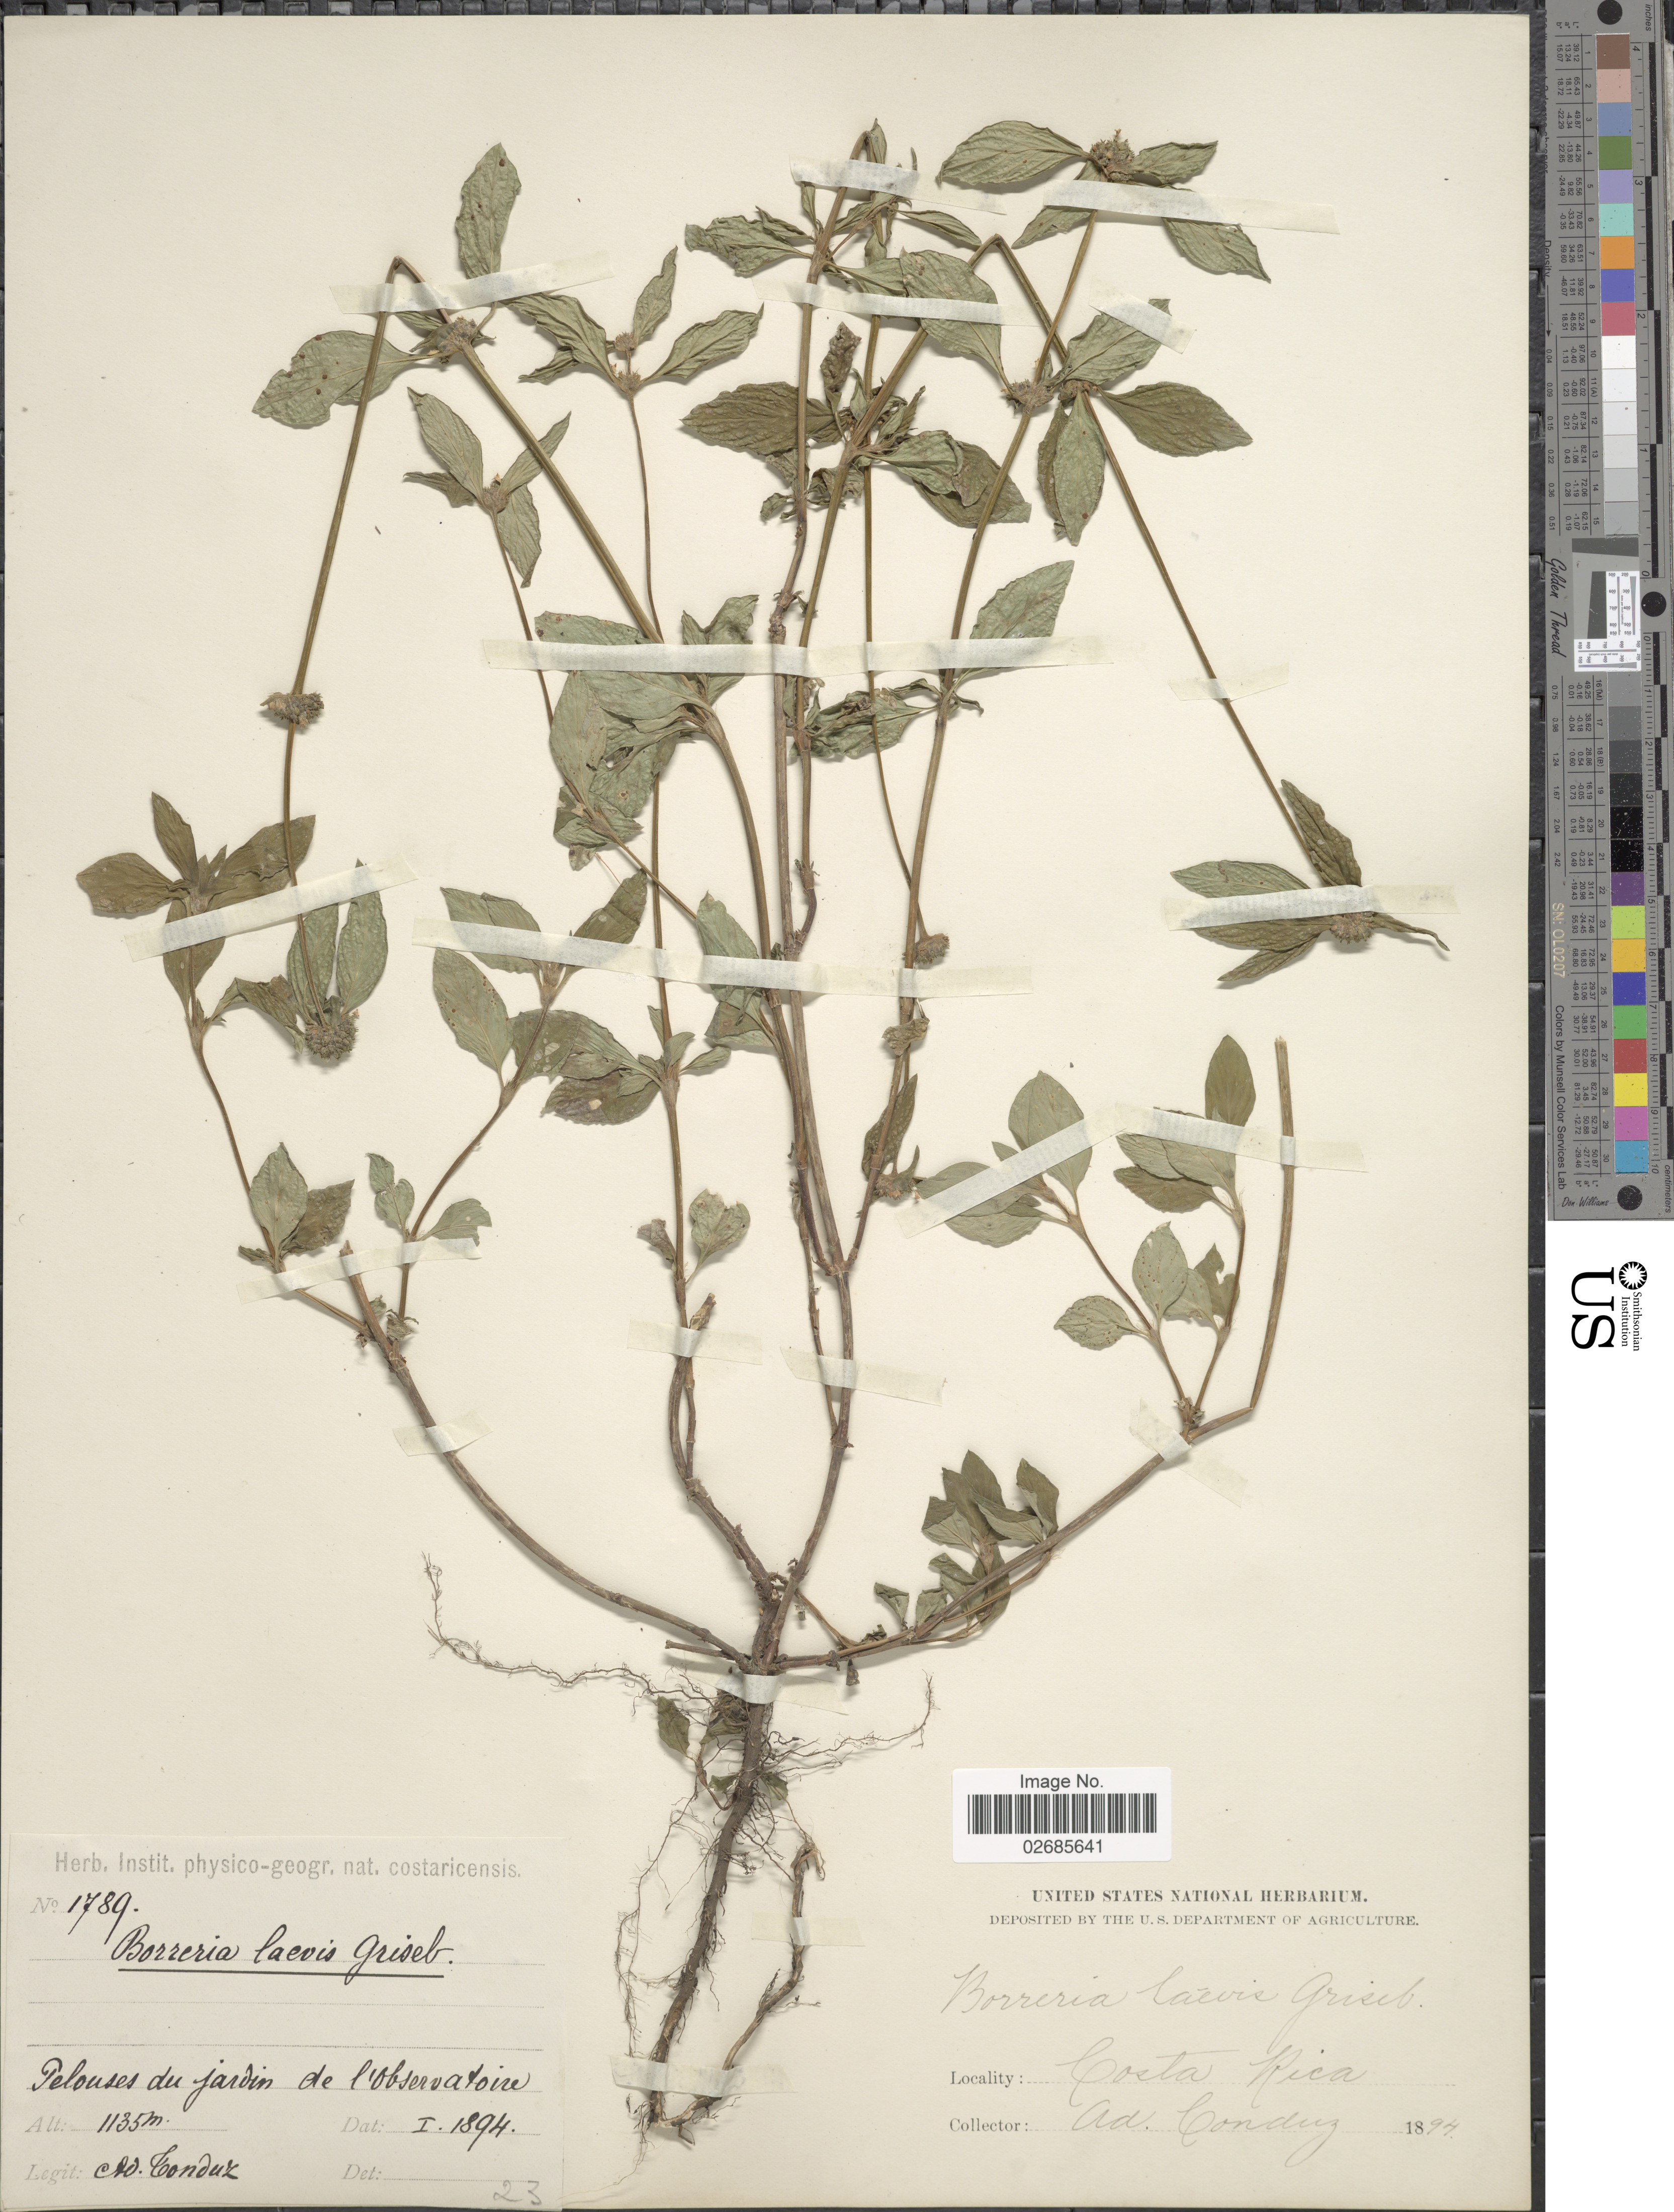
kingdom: Plantae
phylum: Tracheophyta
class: Magnoliopsida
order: Gentianales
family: Rubiaceae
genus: Borreria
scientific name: Borreria latifolia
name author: (Aubl.) K. Schum.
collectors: A. Tonduz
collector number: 1789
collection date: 1894-01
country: Costa Rica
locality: Pelouses du jardin de l'observatoire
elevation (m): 1135